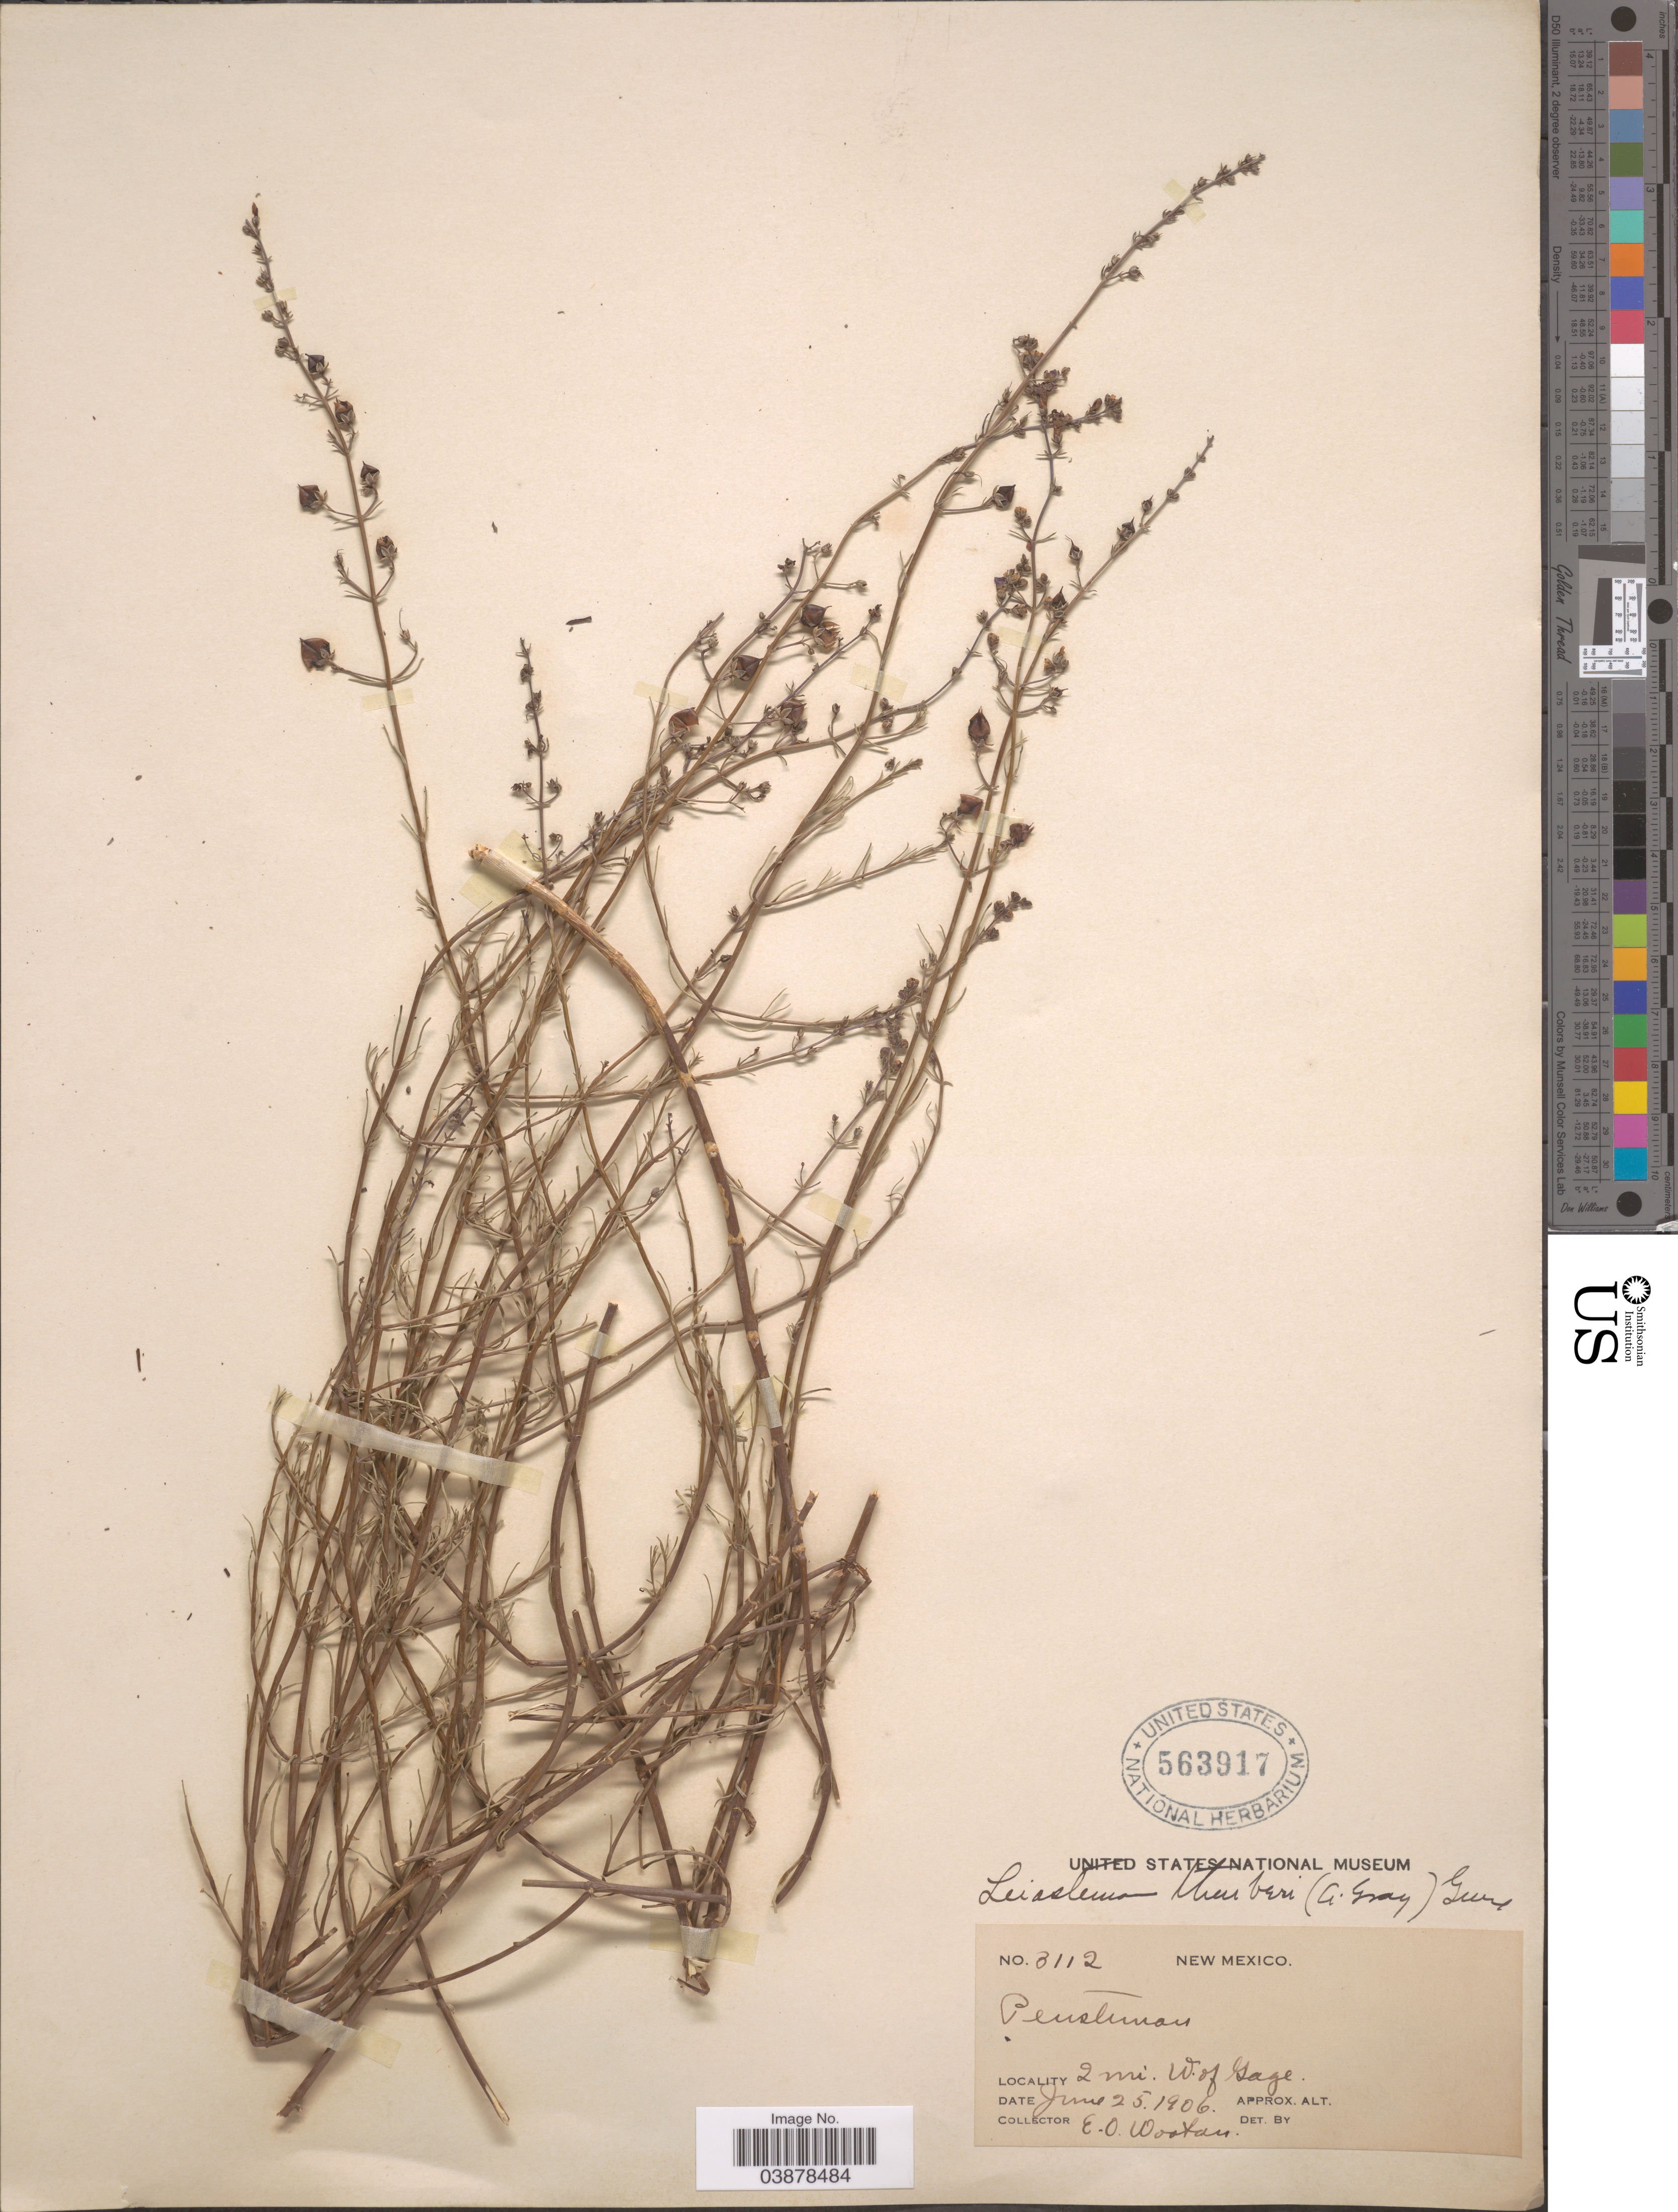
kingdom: Plantae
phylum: Tracheophyta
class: Magnoliopsida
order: Lamiales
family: Plantaginaceae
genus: Penstemon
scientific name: Penstemon thurberi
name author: Torr.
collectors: E. O. Wooton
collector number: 3112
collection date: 1906-06-25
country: United States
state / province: New Mexico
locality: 2 mi. W. of Gage.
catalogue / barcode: US 563917